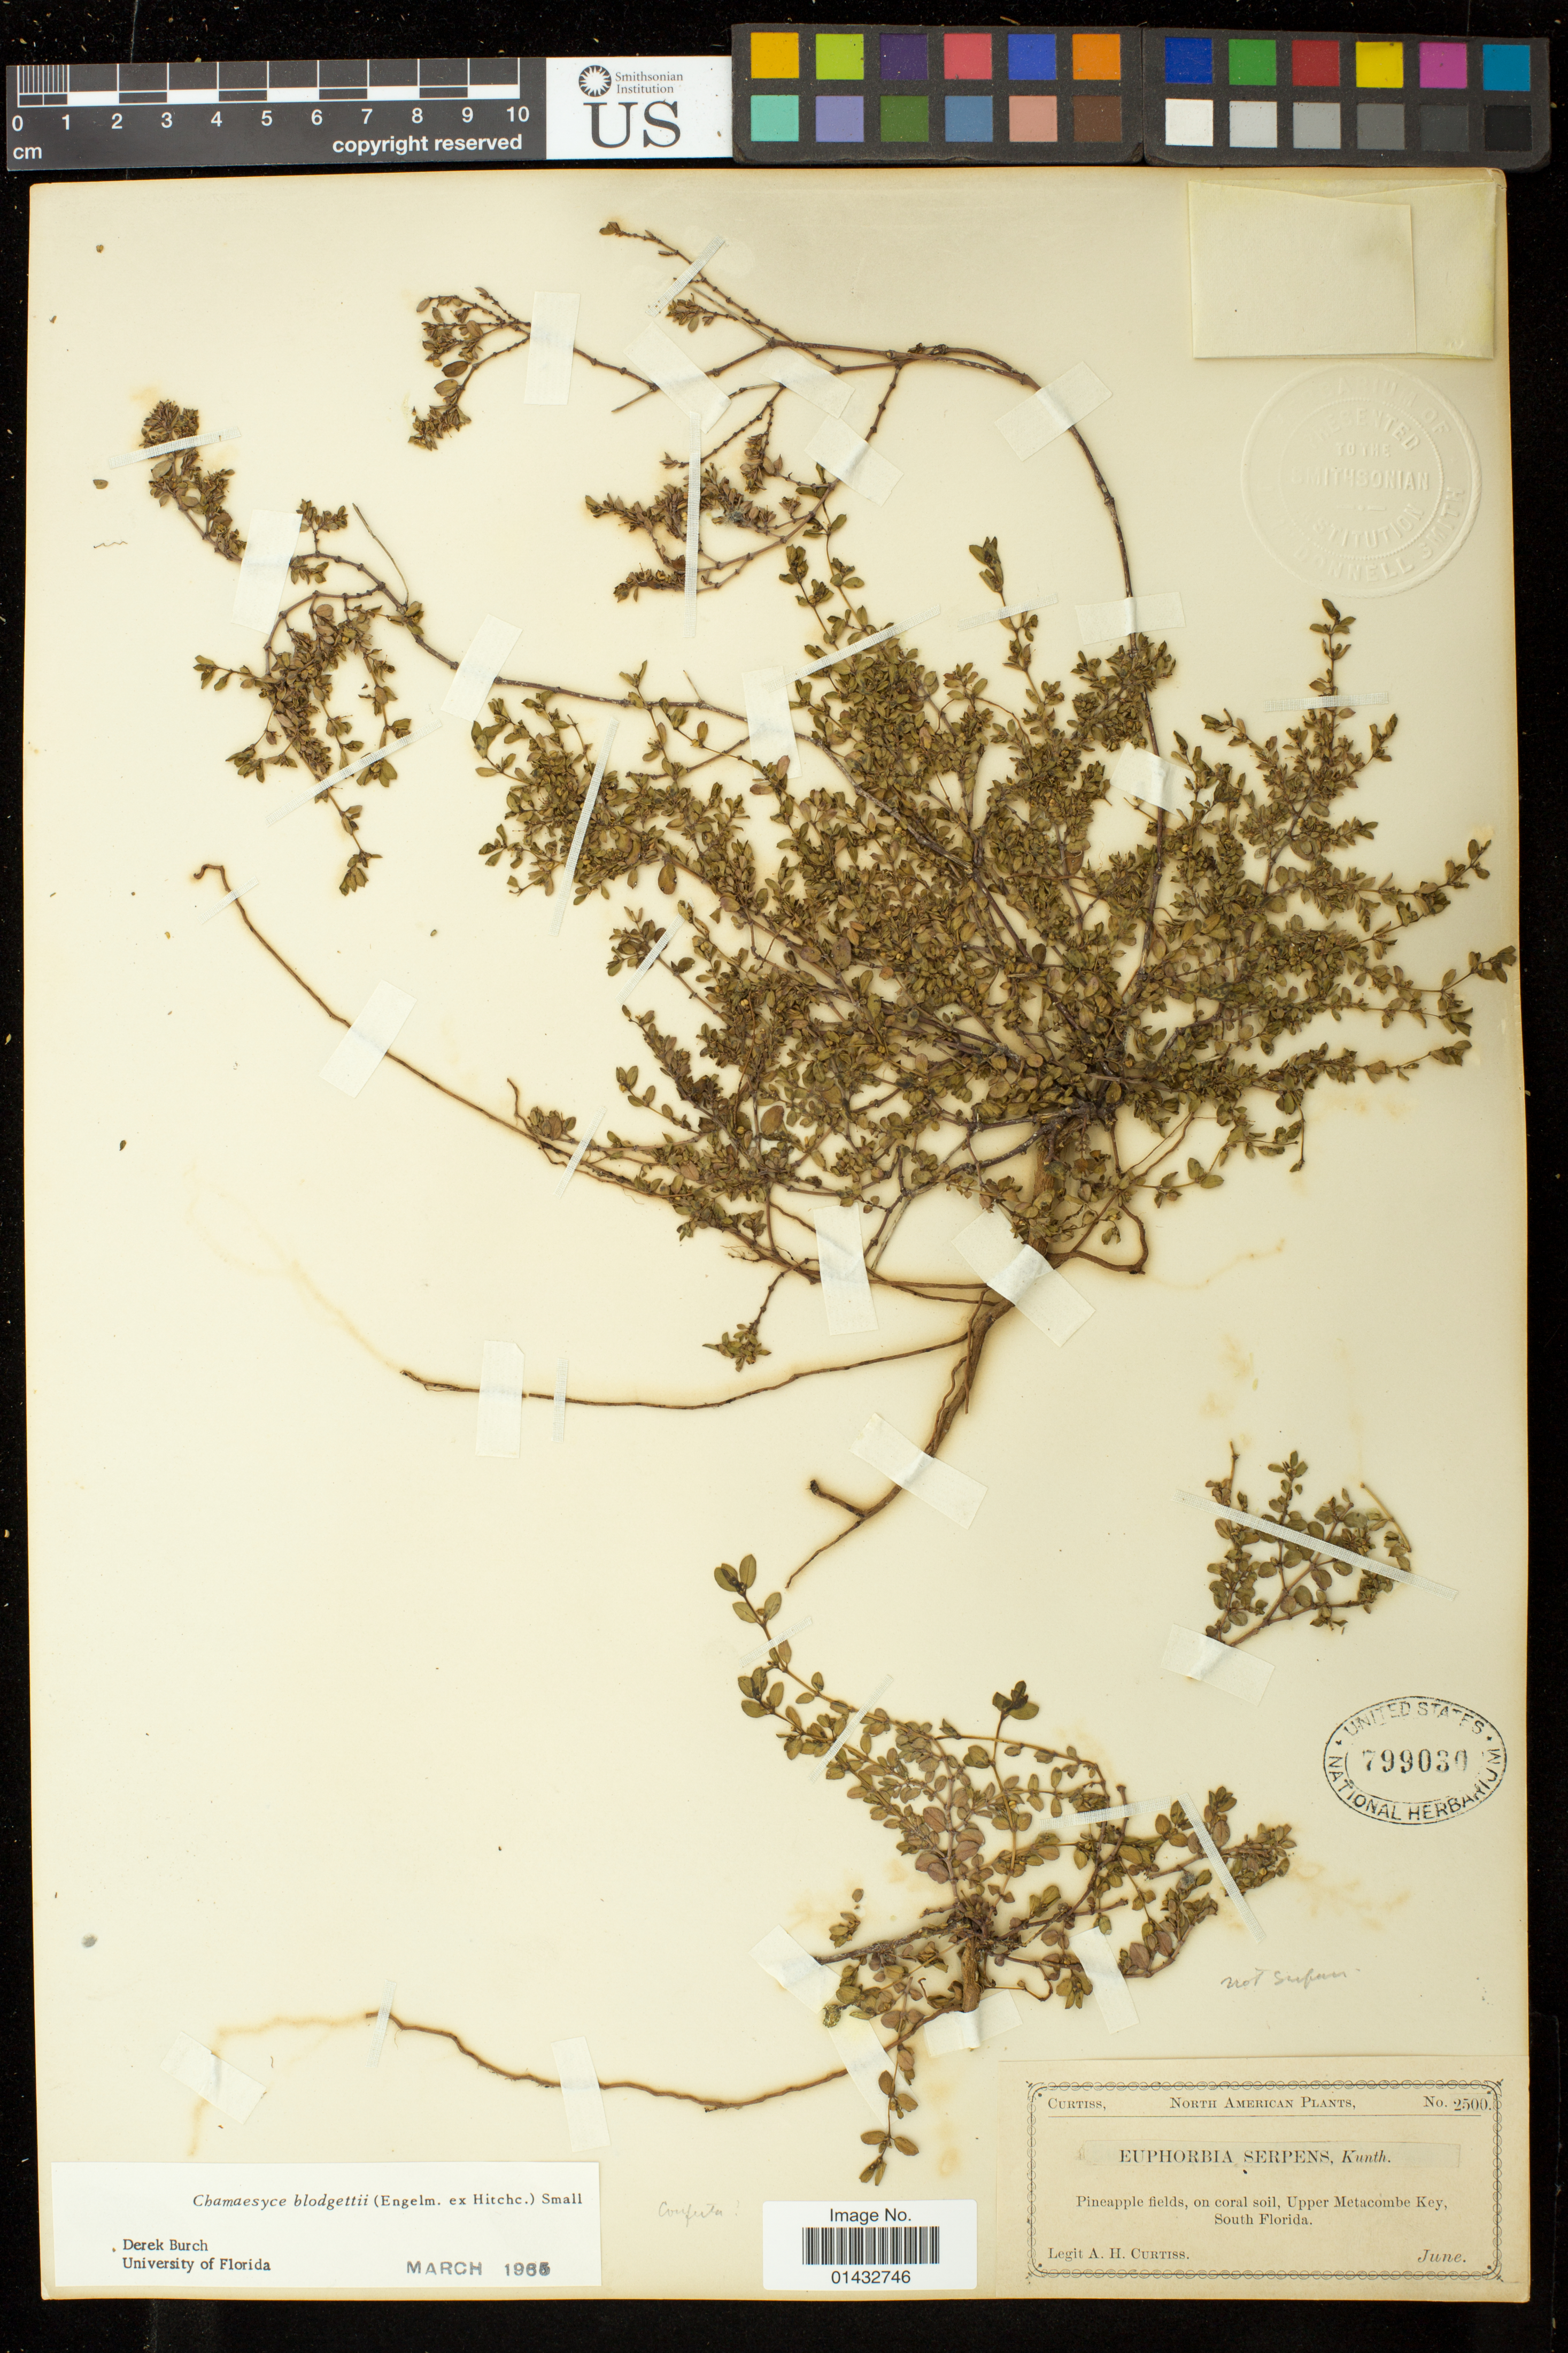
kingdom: Plantae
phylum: Tracheophyta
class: Magnoliopsida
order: Malpighiales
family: Euphorbiaceae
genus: Euphorbia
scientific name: Euphorbia blodgettii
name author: Engelm. ex Hitchc.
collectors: A. H. Curtiss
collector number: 2500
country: United States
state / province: Florida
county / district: Monroe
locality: Upper Metacombe Key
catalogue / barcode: US 799030